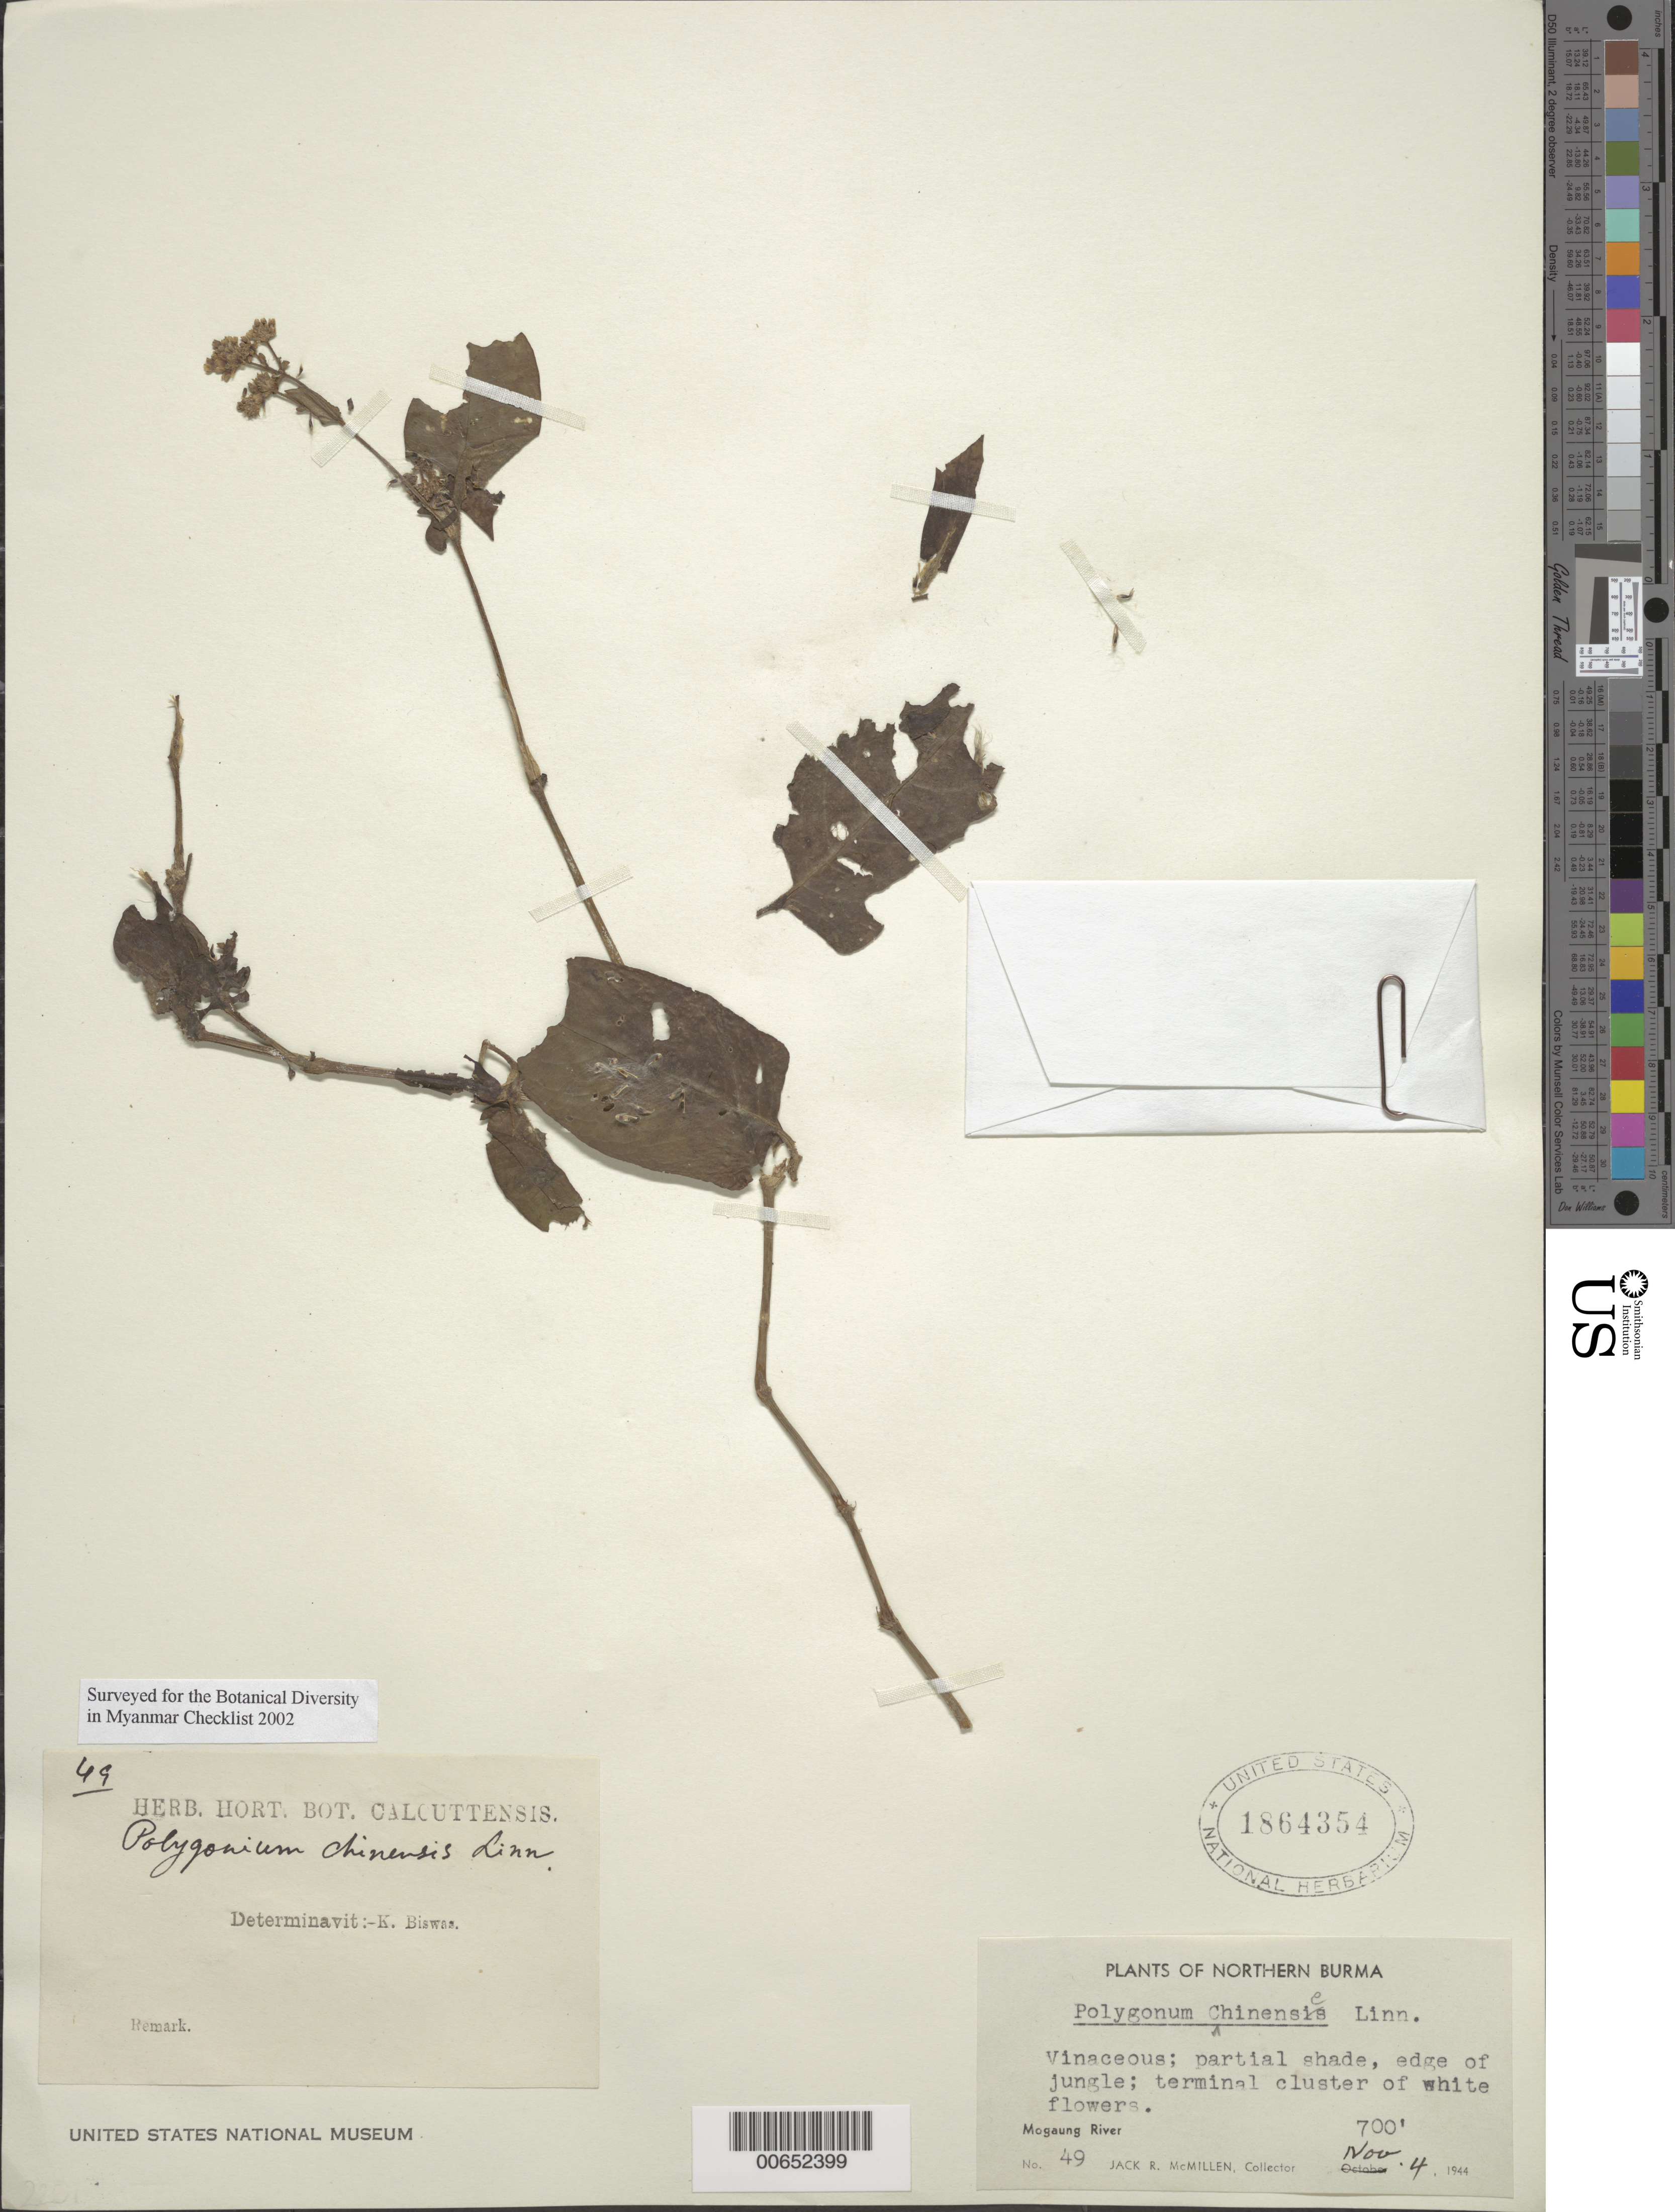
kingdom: Plantae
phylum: Tracheophyta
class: Magnoliopsida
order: Caryophyllales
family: Polygonaceae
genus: Polygonum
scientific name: Polygonum chinense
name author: L.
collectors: J. McMillen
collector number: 49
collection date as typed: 04 Nov 1944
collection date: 1944-11-04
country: Myanmar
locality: Northern Burma, Mogaung River.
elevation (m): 213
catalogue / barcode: US 1864354